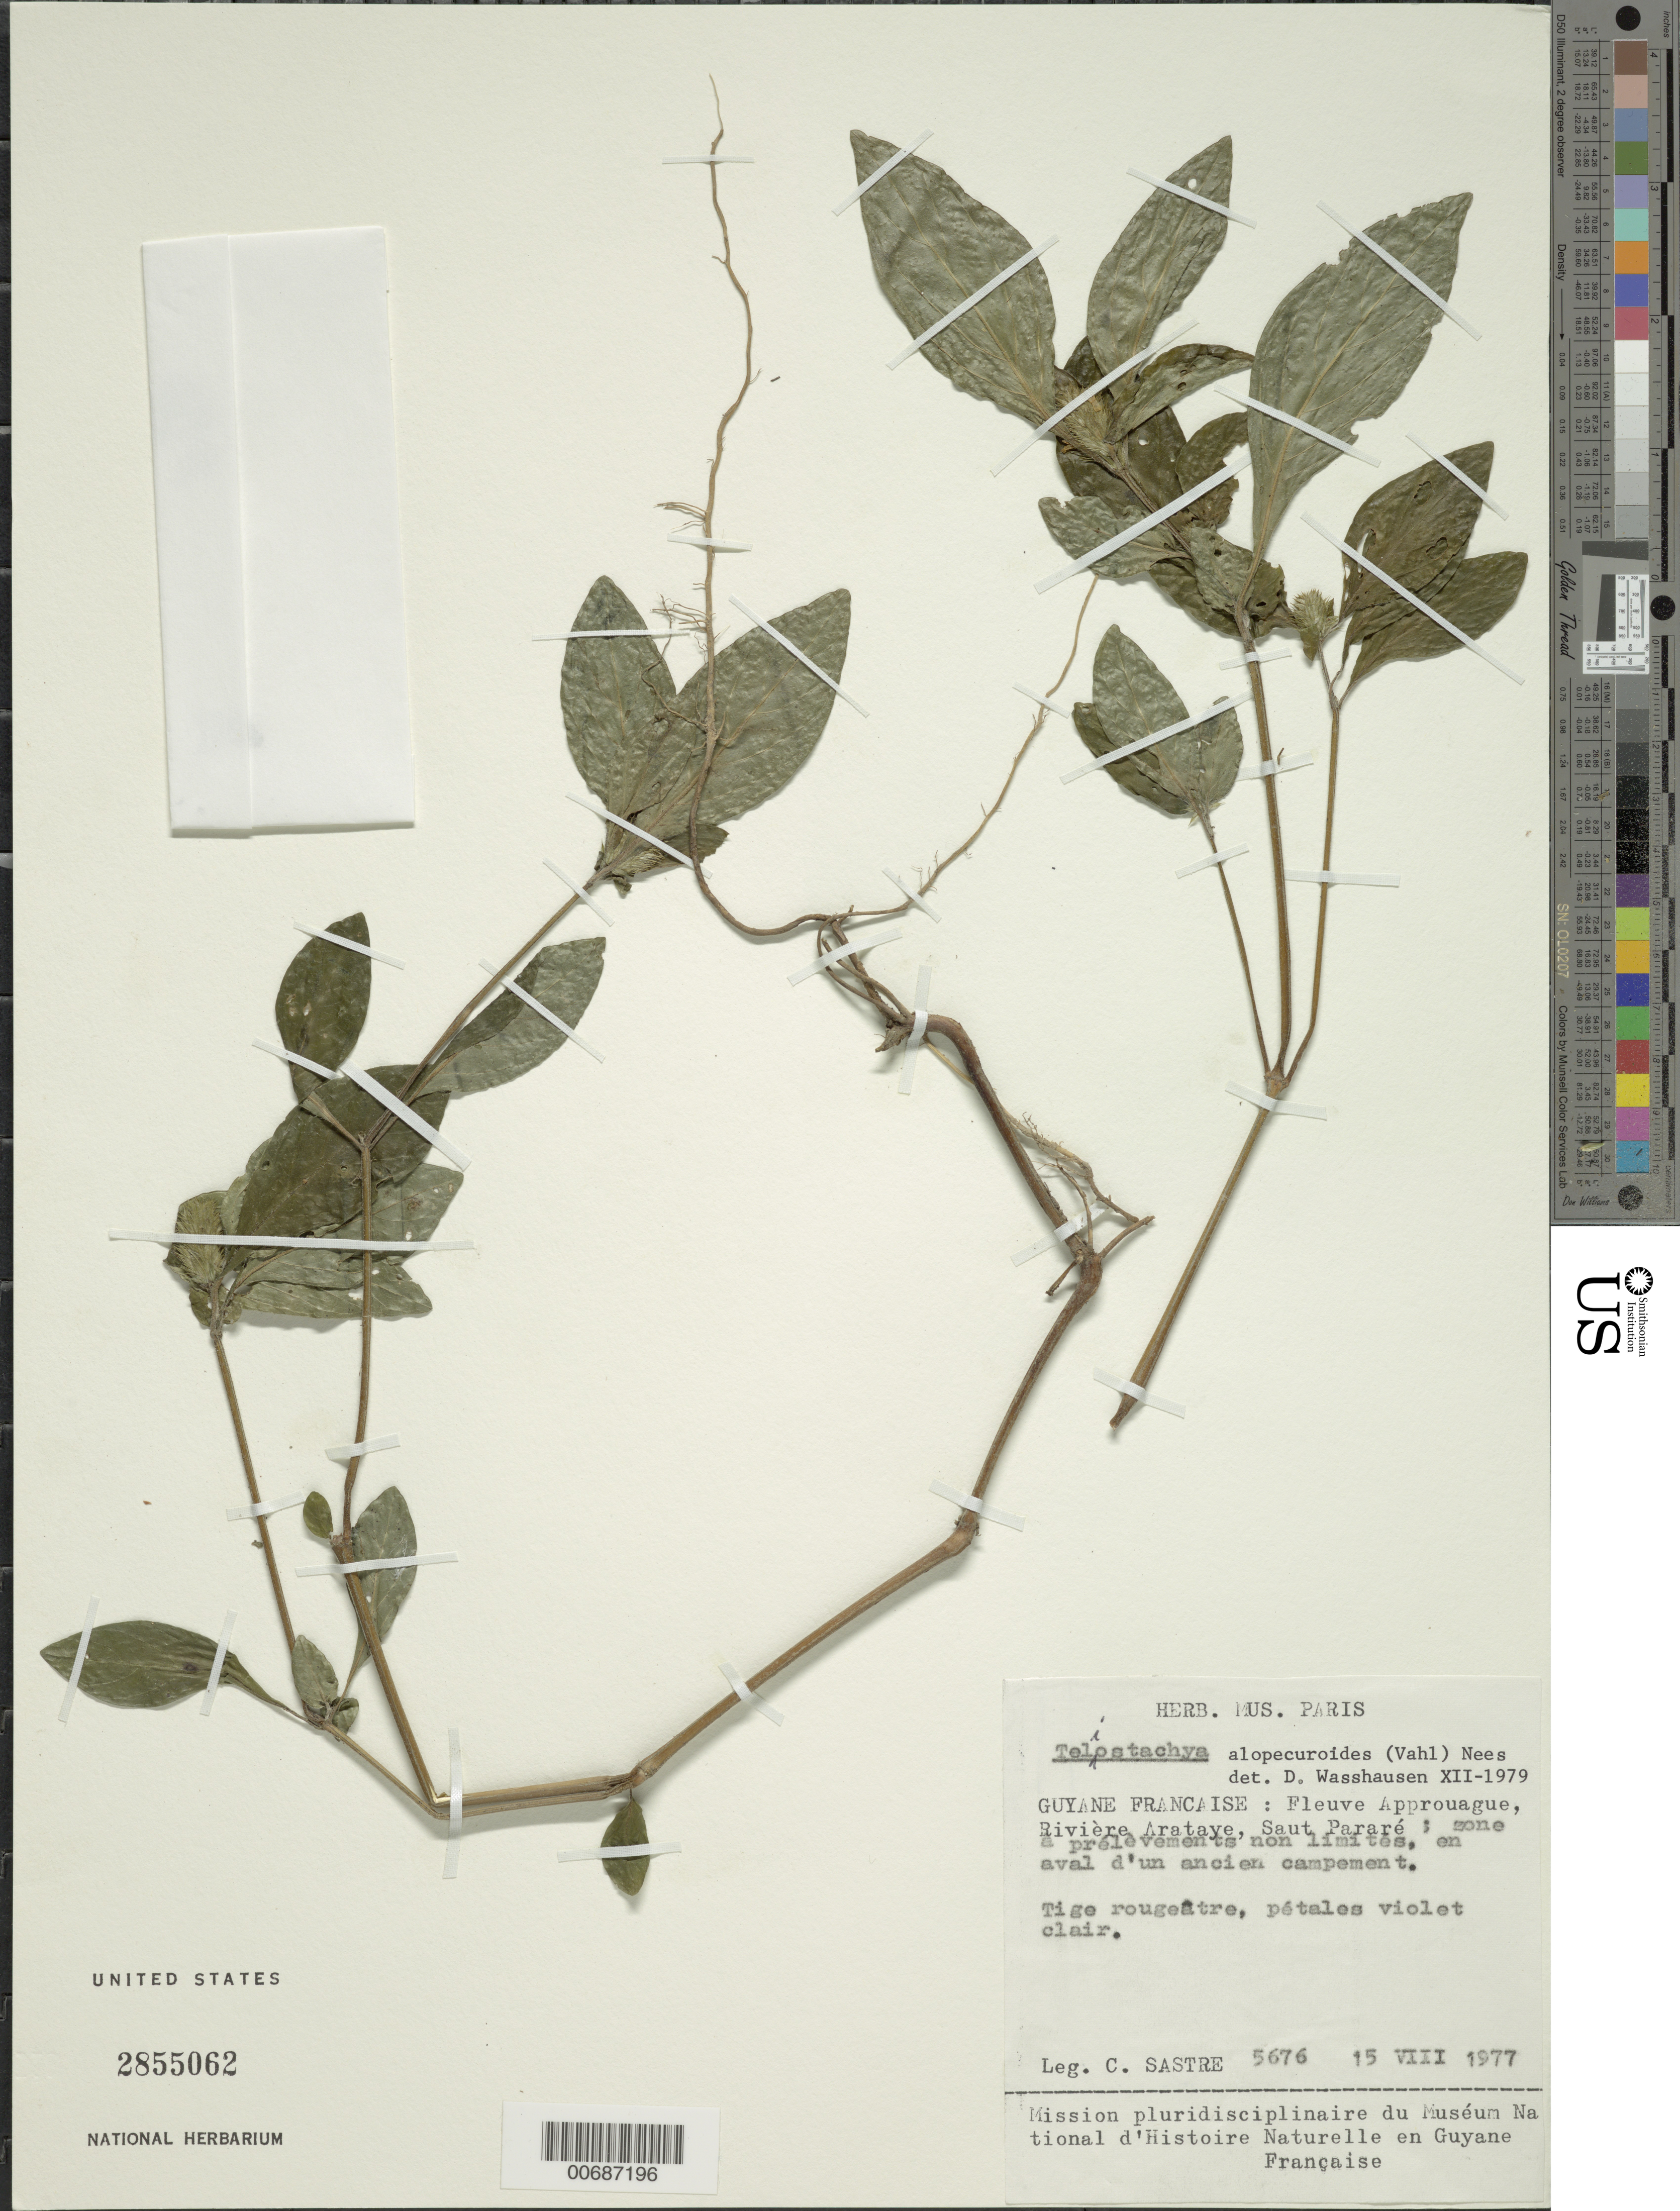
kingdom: Plantae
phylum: Tracheophyta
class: Magnoliopsida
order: Lamiales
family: Acanthaceae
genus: Teliostachya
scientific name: Teliostachya alopecuroidea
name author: (Vahl) Nees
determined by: Wasshausen, Dieter C., (BOT), Smithsonian Institution - National Museum of Natural History (UNITED STATES)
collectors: C. H. L. Sastre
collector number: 5676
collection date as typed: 15-Aug-77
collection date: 1977-08-15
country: French Guiana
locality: Saut Pararé, Rivière Arataye, Fleuve Approuague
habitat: Zone à prélèvemente non limités, en aval d'un ancien campement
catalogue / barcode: US 2855062